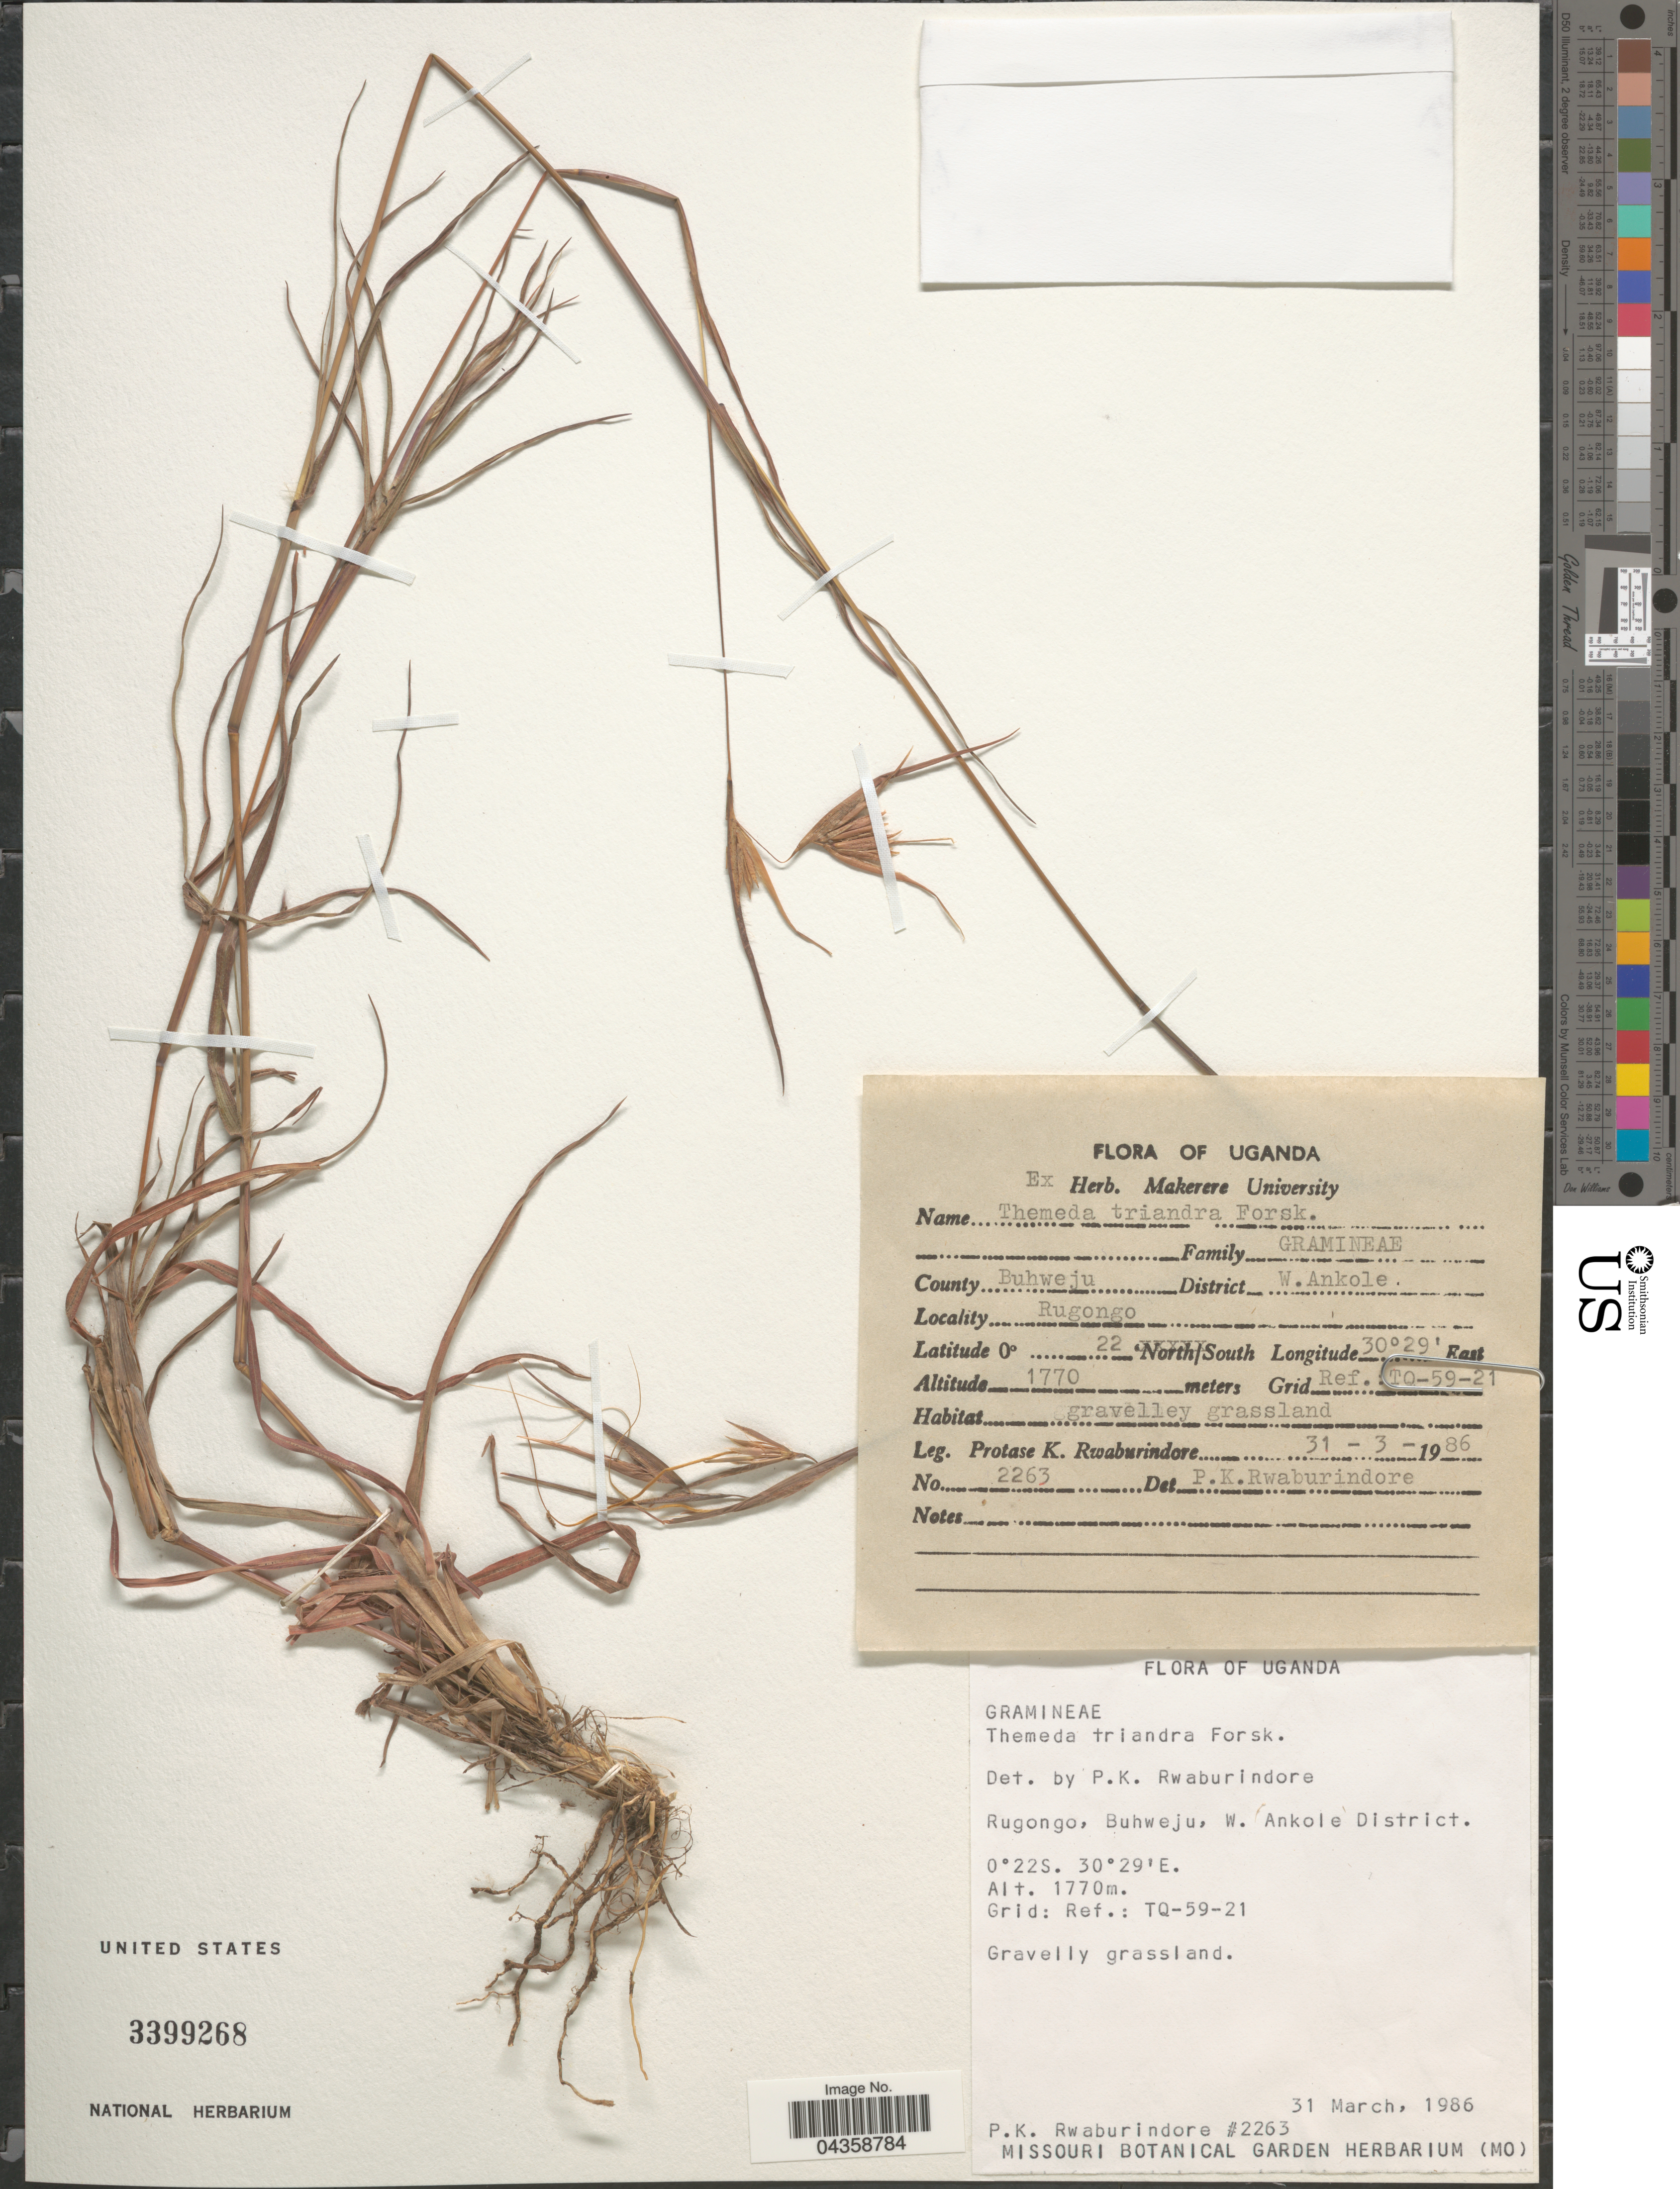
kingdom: Plantae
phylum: Tracheophyta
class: Liliopsida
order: Poales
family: Poaceae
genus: Themeda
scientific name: Themeda triandra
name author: Forssk.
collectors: P. Rwaburindore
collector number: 2263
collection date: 1986-03-31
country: Uganda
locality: County Buhweju. District . Ankole. Rugongo. Grid Ref. TQ-59-21.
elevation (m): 1770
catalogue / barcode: US 3399268